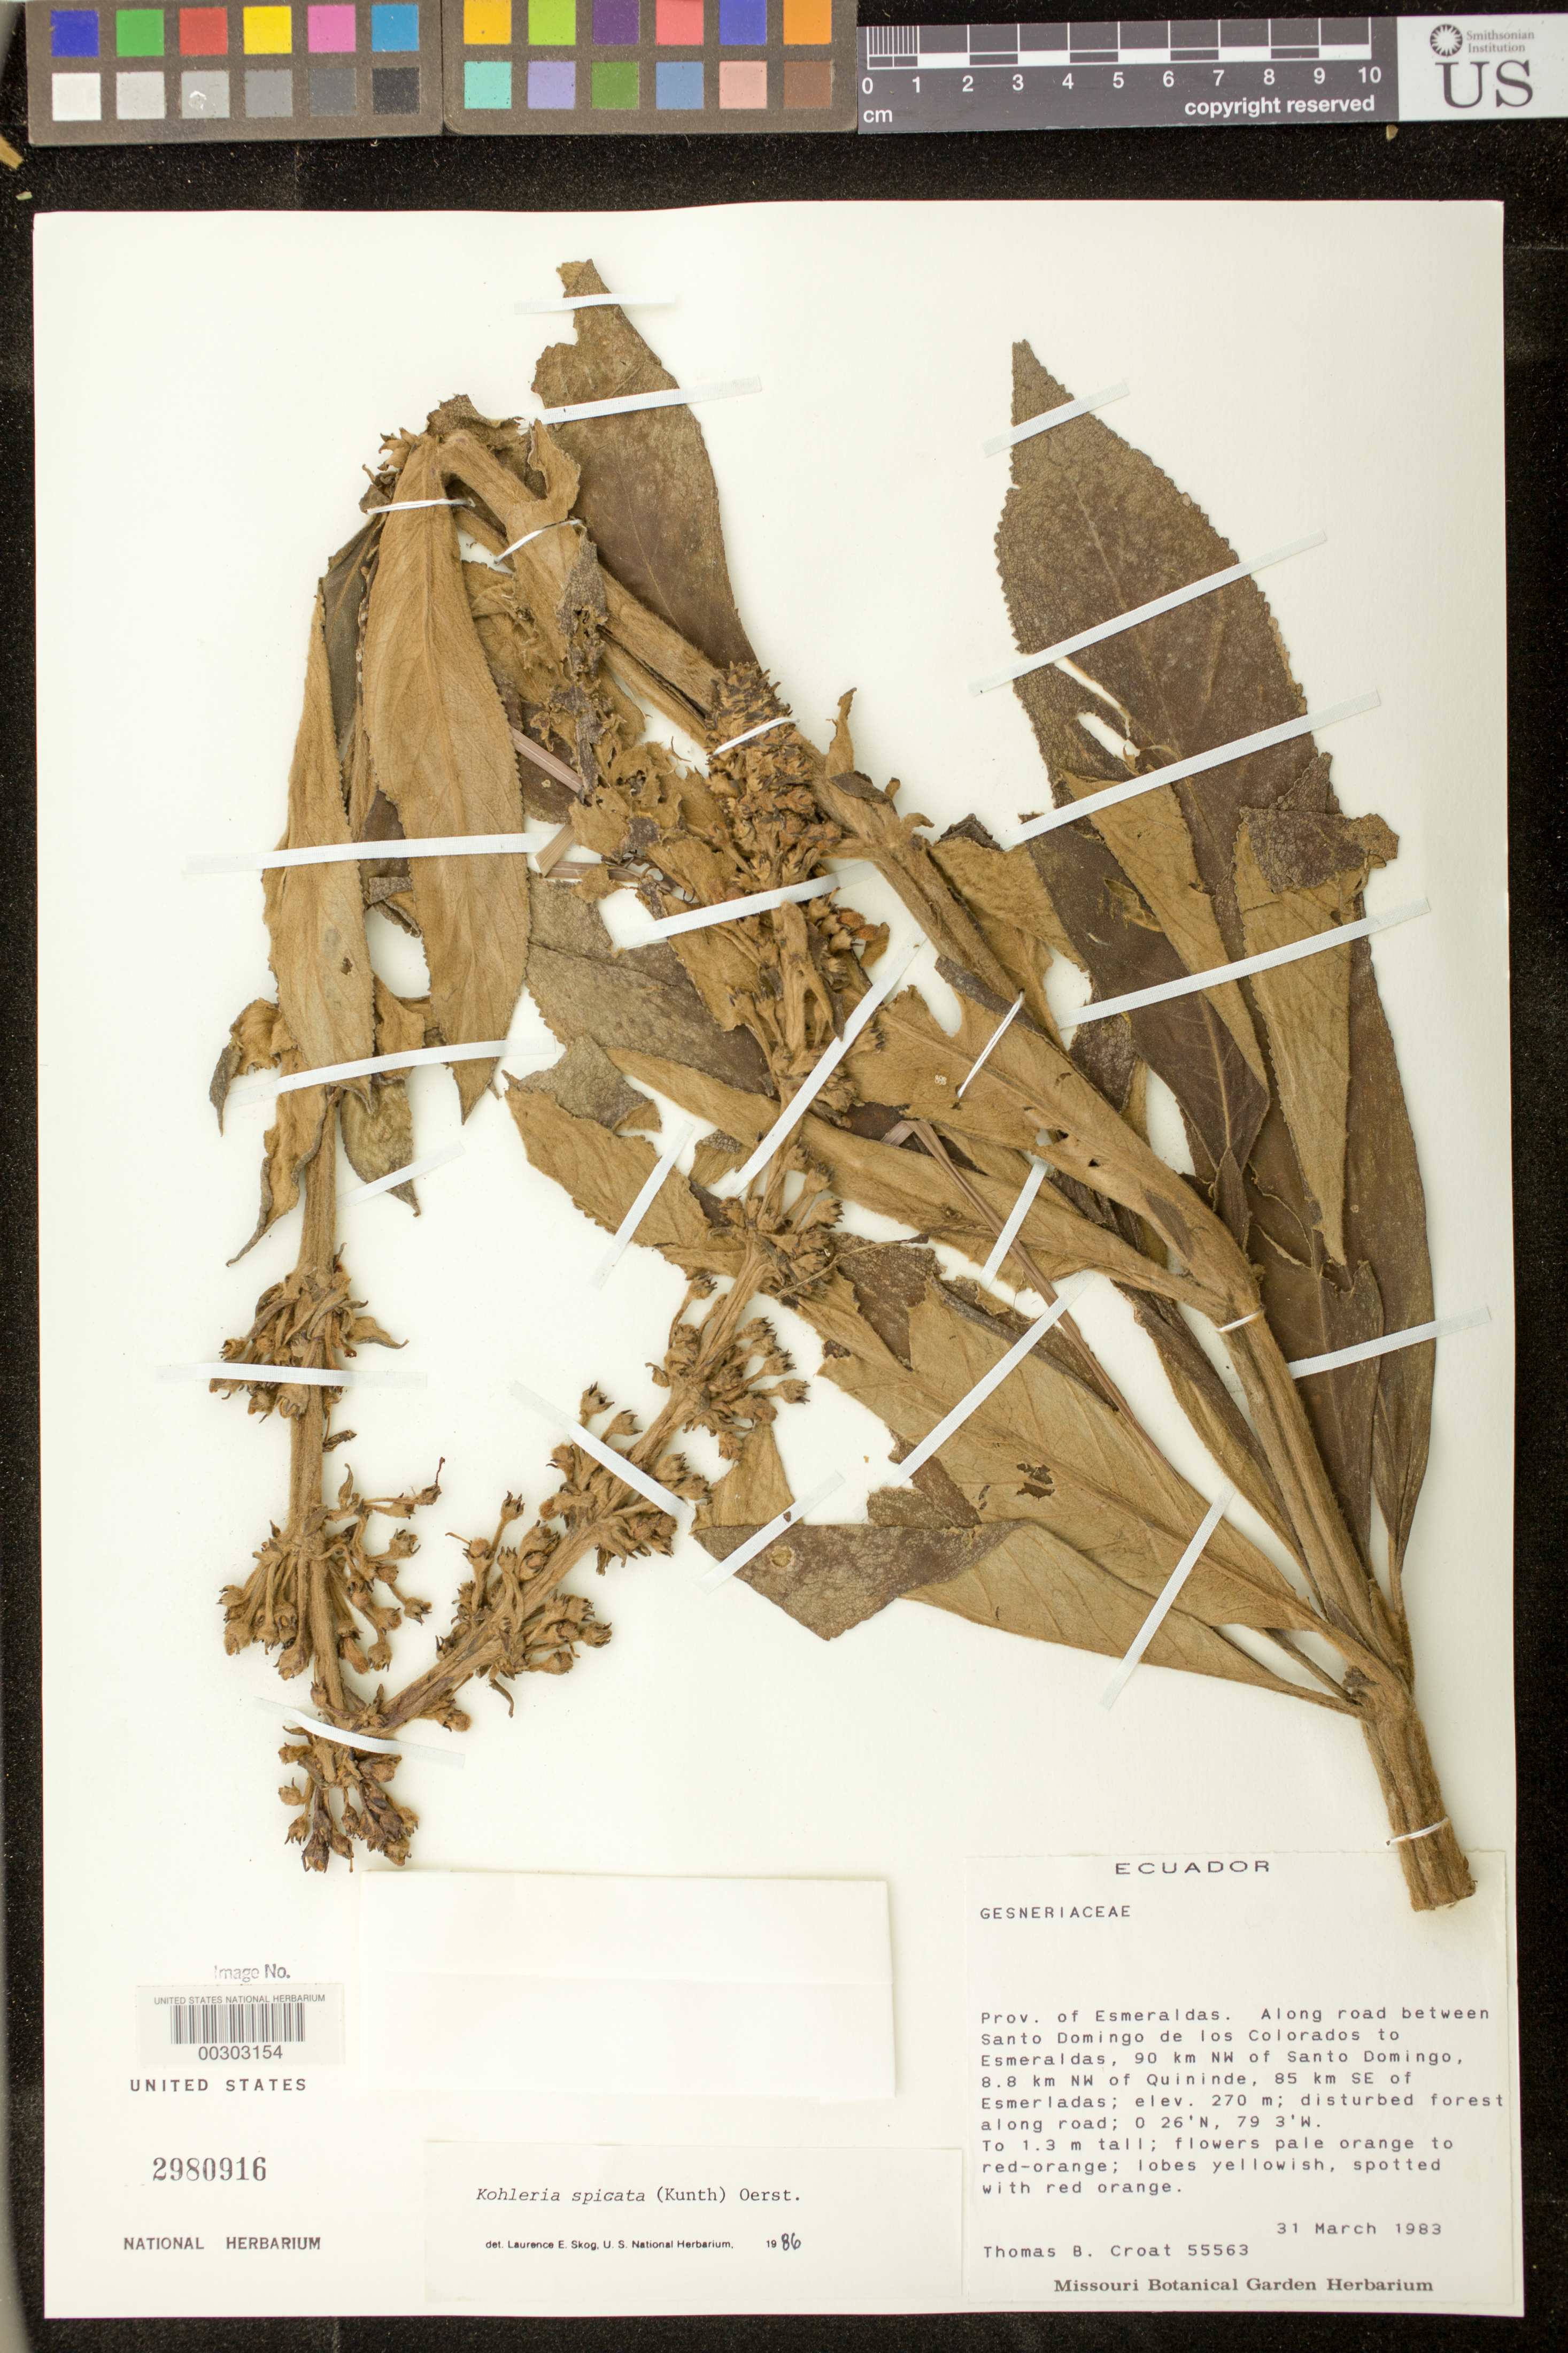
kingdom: Plantae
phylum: Tracheophyta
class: Magnoliopsida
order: Lamiales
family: Gesneriaceae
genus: Kohleria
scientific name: Kohleria spicata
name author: (Kunth) Oerst.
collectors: T. B. Croat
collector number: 55563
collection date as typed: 31 Mar 1983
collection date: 1983-03-31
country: Ecuador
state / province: Esmeraldas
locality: Along road between Santo Domingo de los Colorados to Esmeraldas, 90 km NW of Santo Domingo, 8.8 km NW of Quininde, ...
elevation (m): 270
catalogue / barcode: US 2980916